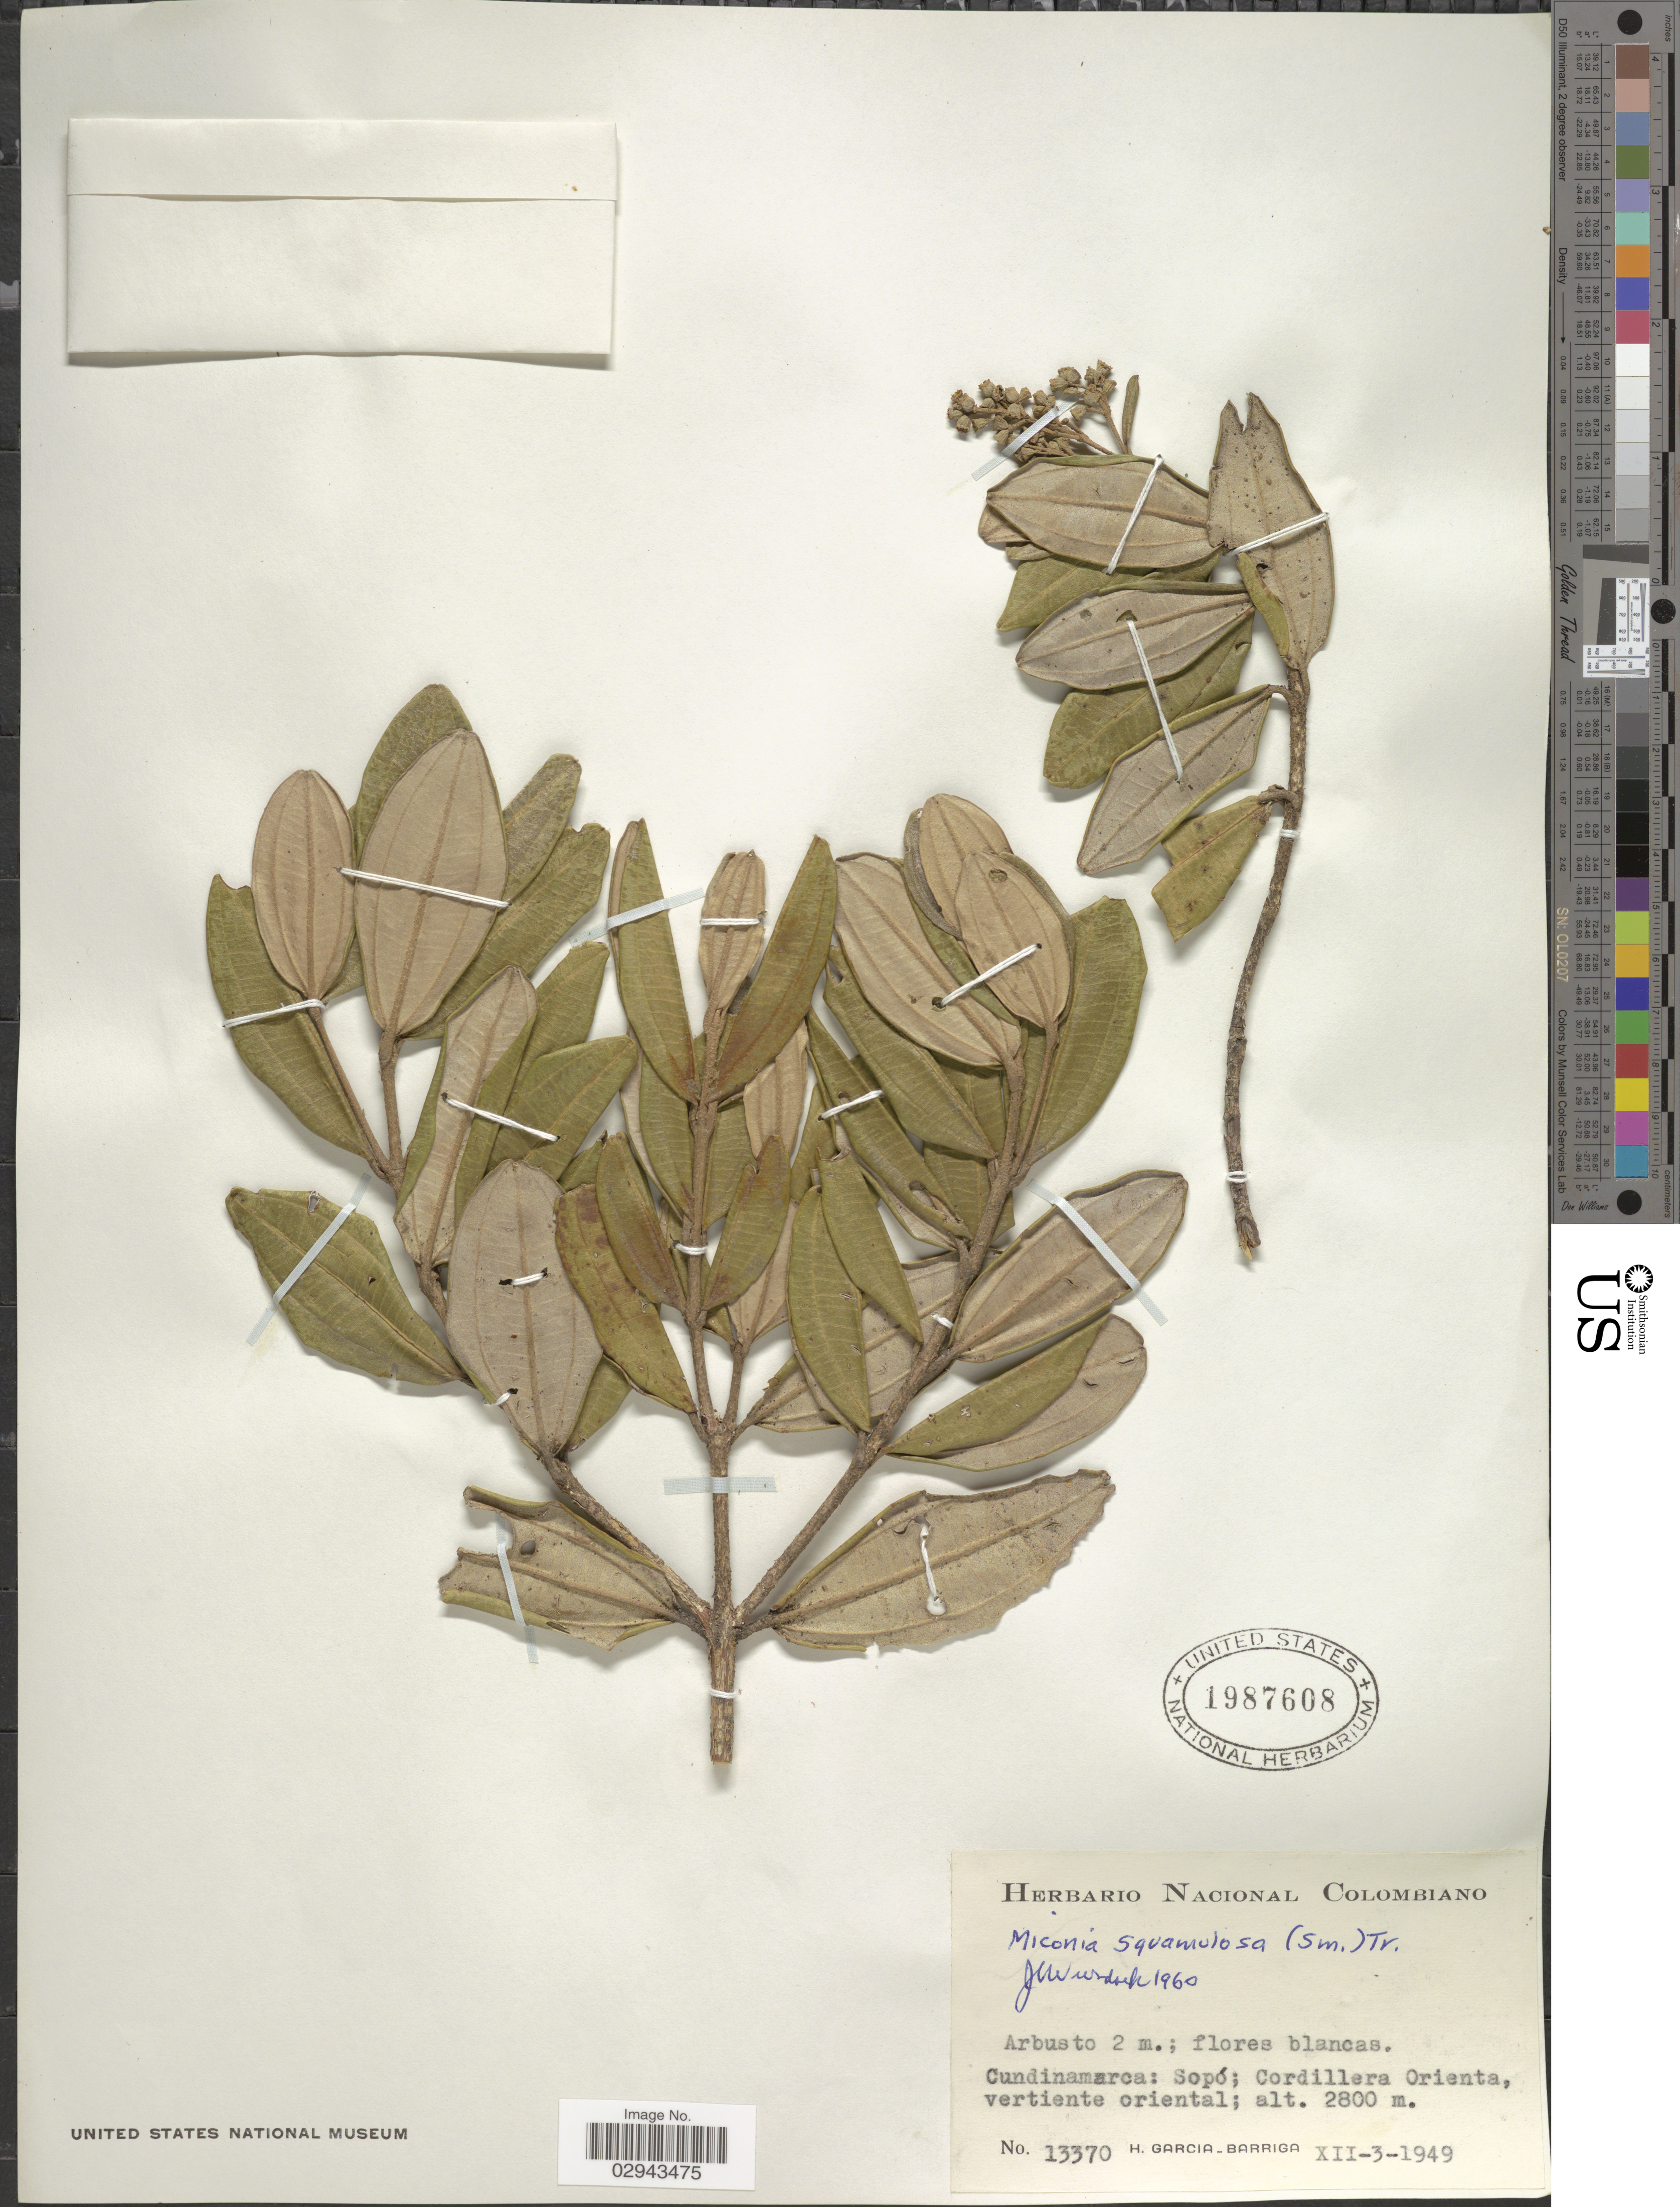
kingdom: Plantae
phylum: Tracheophyta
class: Magnoliopsida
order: Myrtales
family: Melastomataceae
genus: Miconia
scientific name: Miconia squamulosa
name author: (Sm.) Triana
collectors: H. García Barriga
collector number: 13370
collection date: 1949-12-03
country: Colombia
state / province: Cundinamarca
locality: Sopó; Cordillera Orienta, vertiente oriental.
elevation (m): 2800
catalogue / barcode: US 1987608